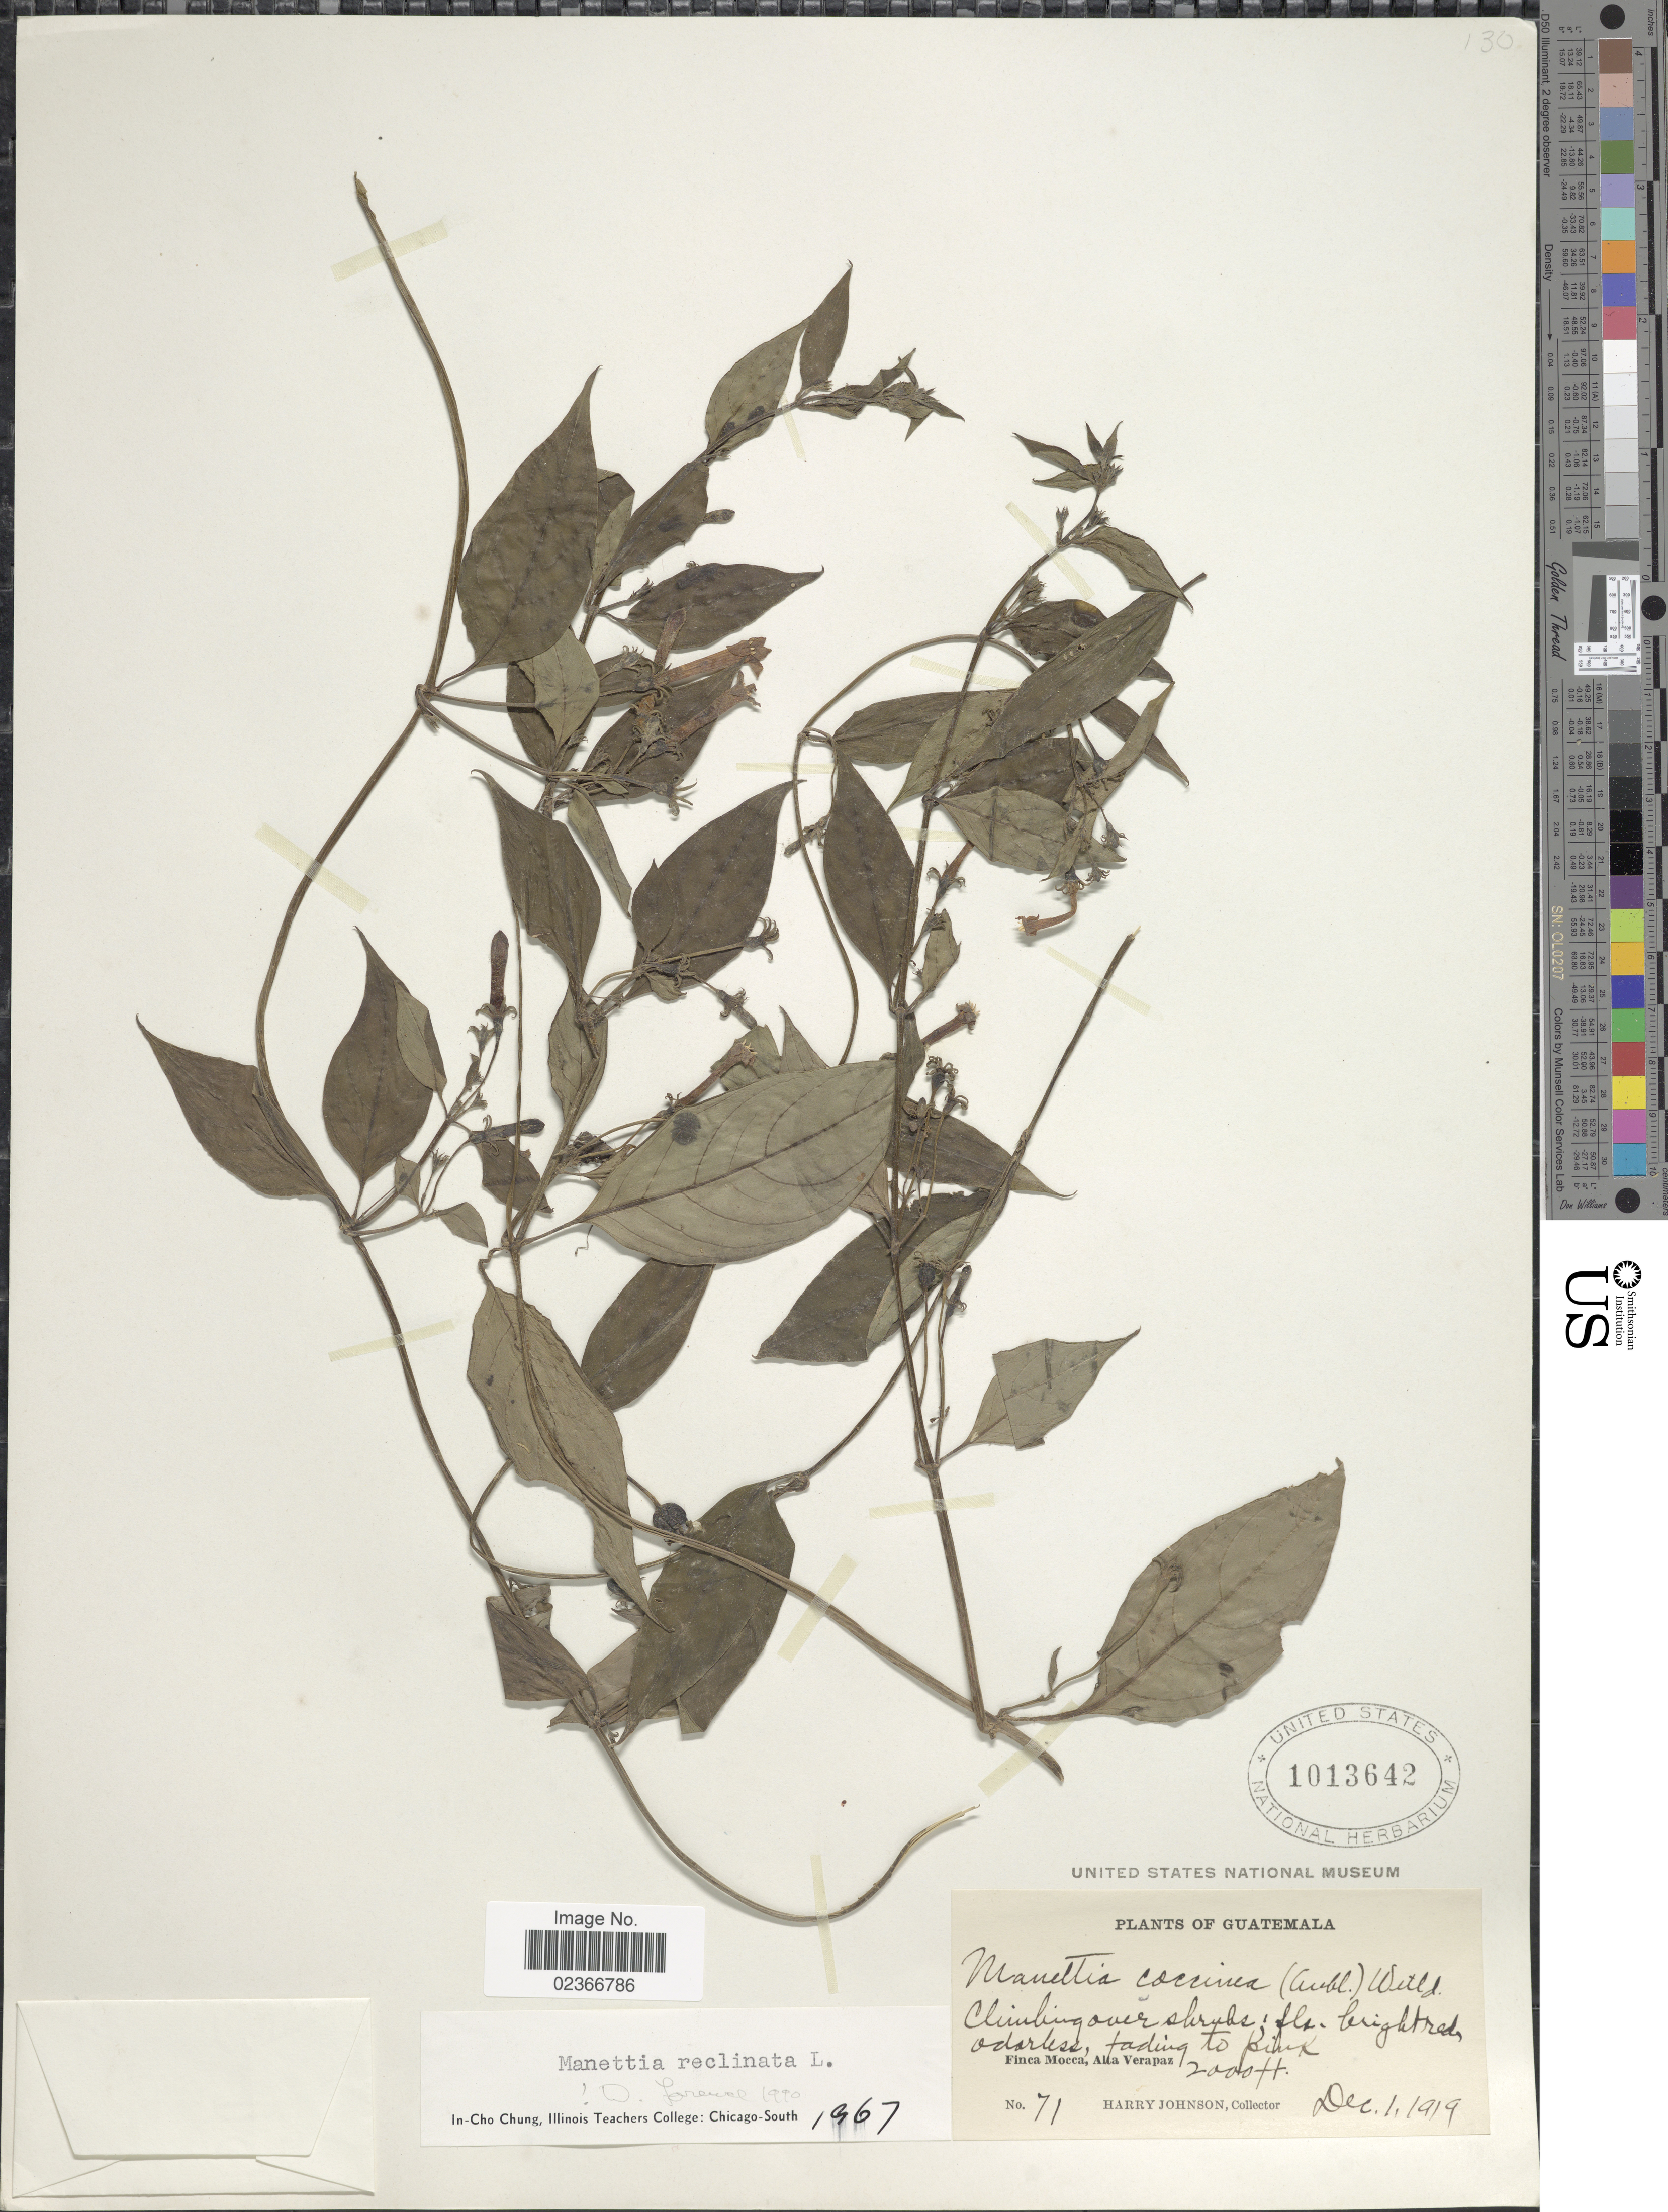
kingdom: Plantae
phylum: Tracheophyta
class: Magnoliopsida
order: Gentianales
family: Rubiaceae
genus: Manettia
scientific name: Manettia reclinata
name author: L.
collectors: H. Johnson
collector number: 71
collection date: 1919-12-01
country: Guatemala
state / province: Alta Verapaz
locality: Finca Mocca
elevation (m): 610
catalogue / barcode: US 1013642